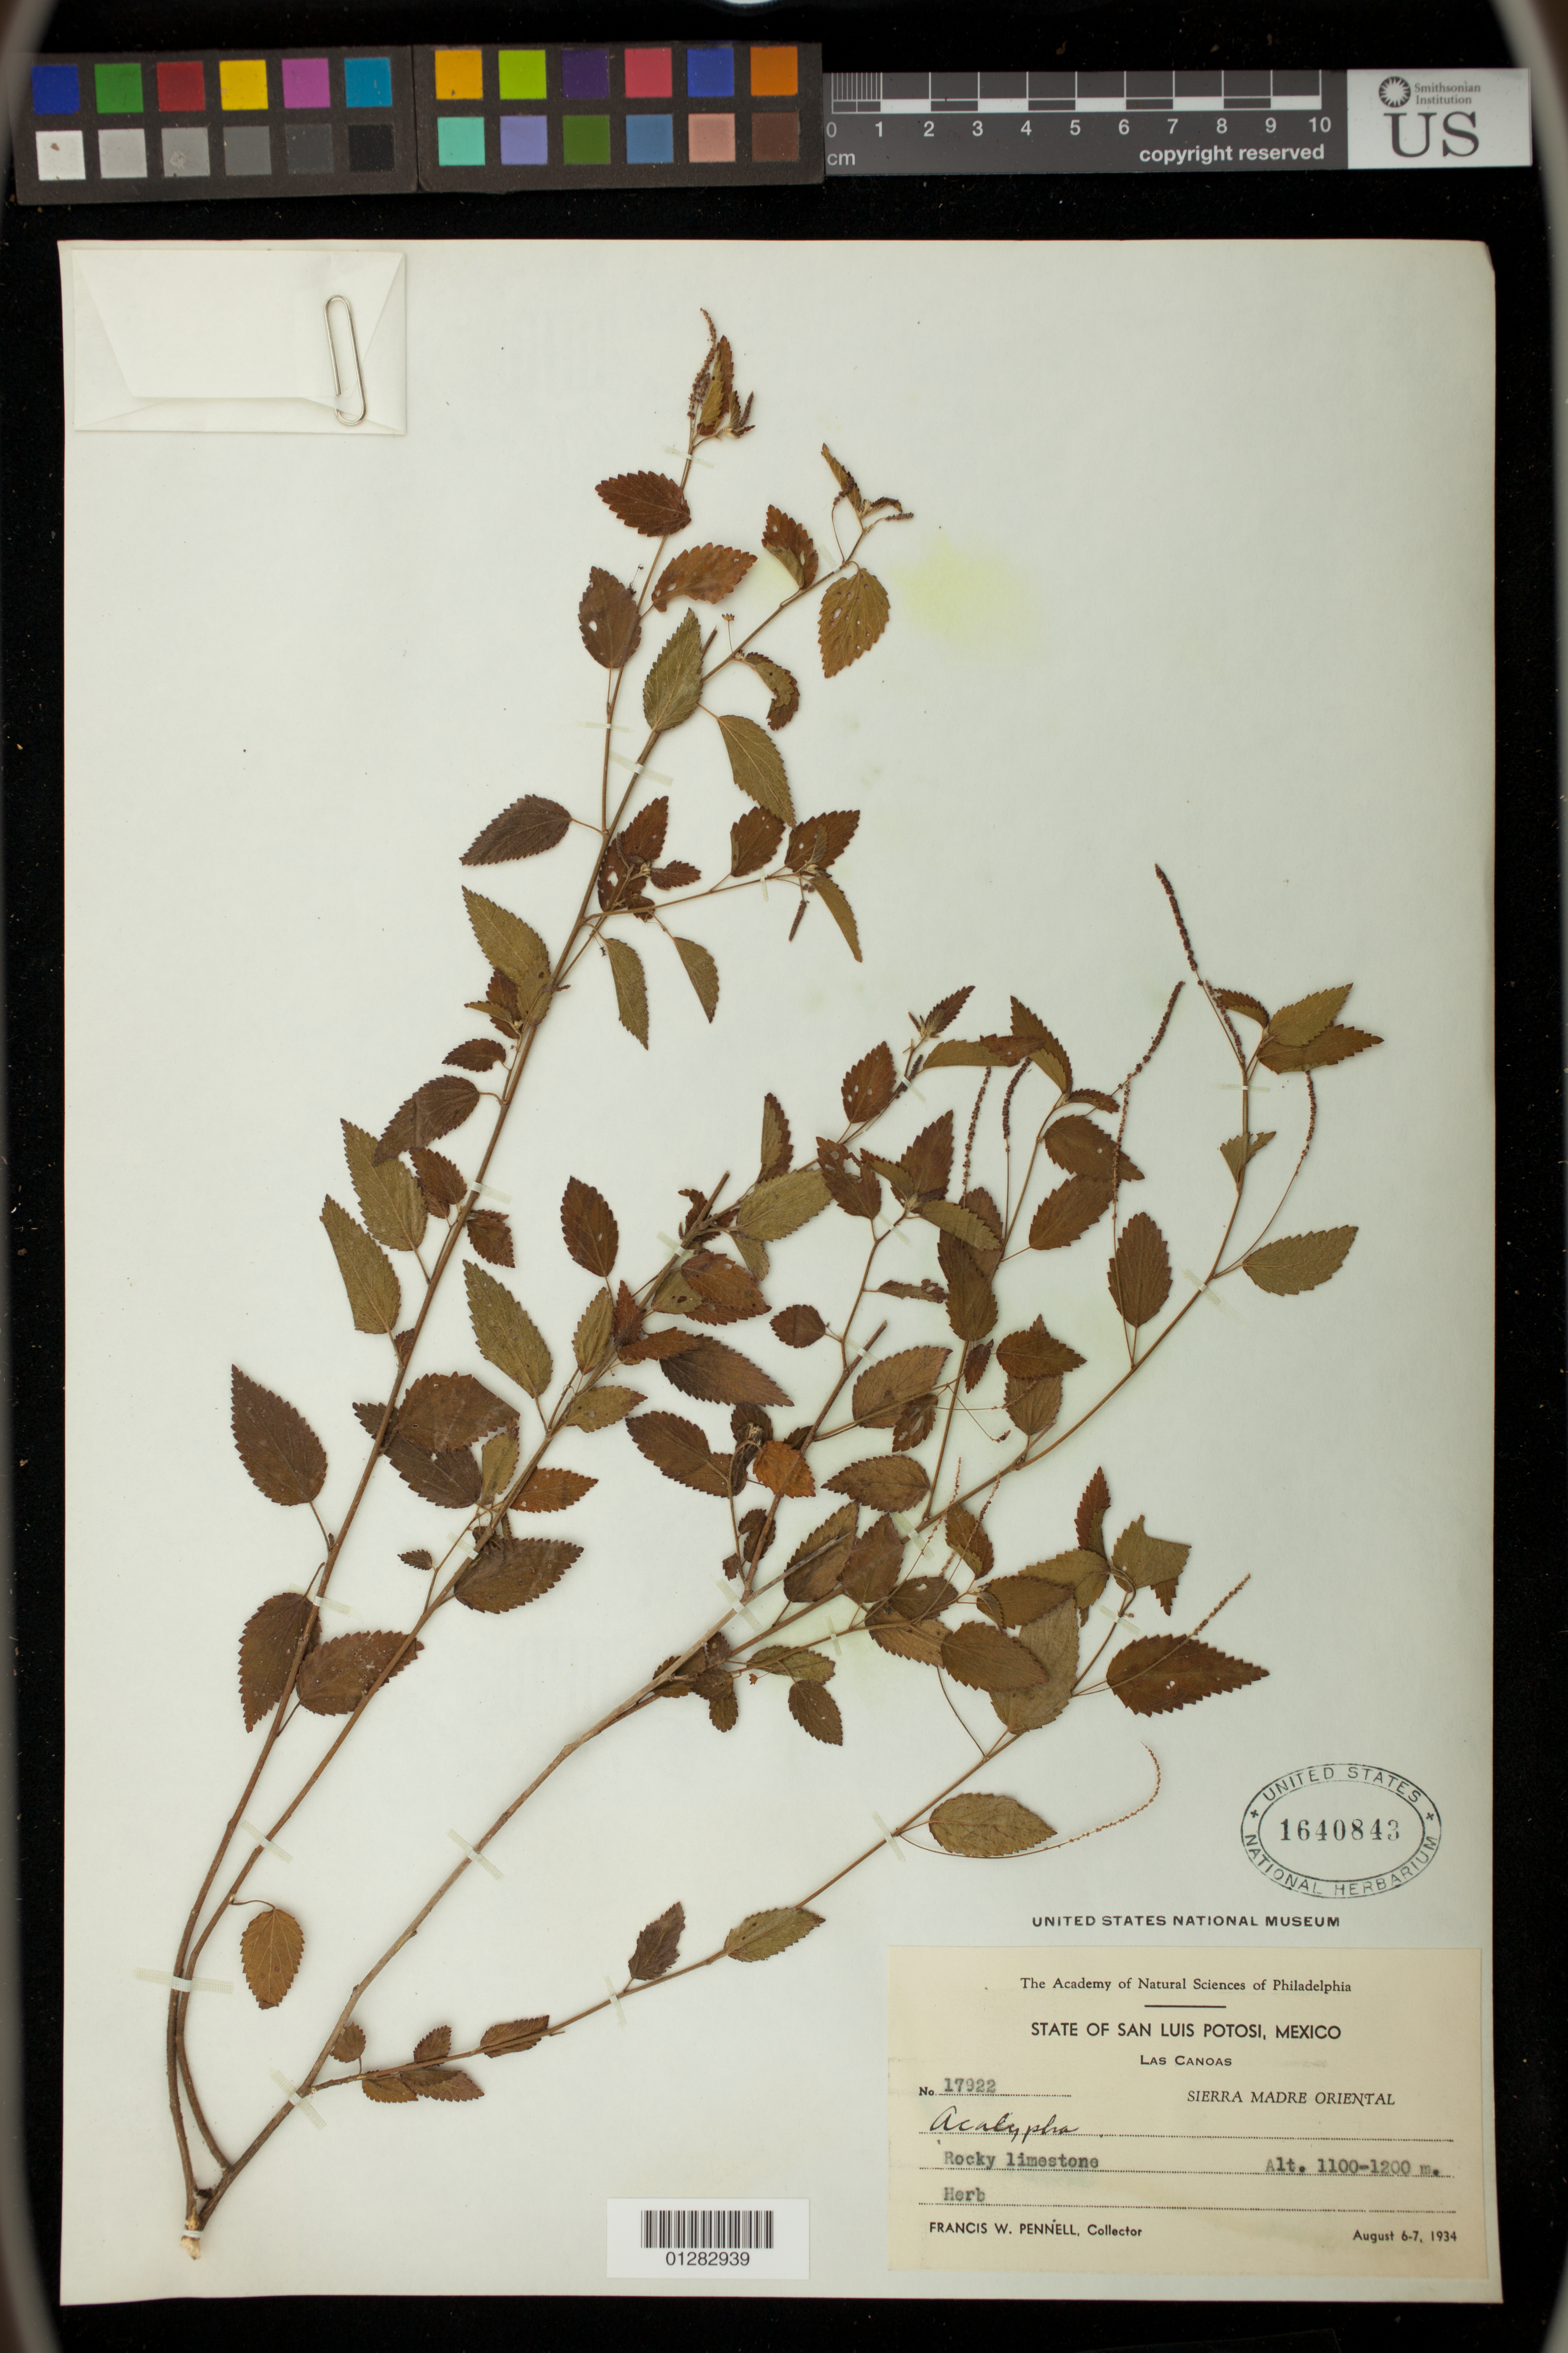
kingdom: Plantae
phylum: Tracheophyta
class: Magnoliopsida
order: Malpighiales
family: Euphorbiaceae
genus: Acalypha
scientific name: Acalypha sp.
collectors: F. W. Pennell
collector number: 17922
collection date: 1934-08-06/1934-08-07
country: Mexico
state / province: San Luis Potosi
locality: Sierra Madre Oriental, Las Canoas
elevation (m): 335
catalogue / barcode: US 1640843